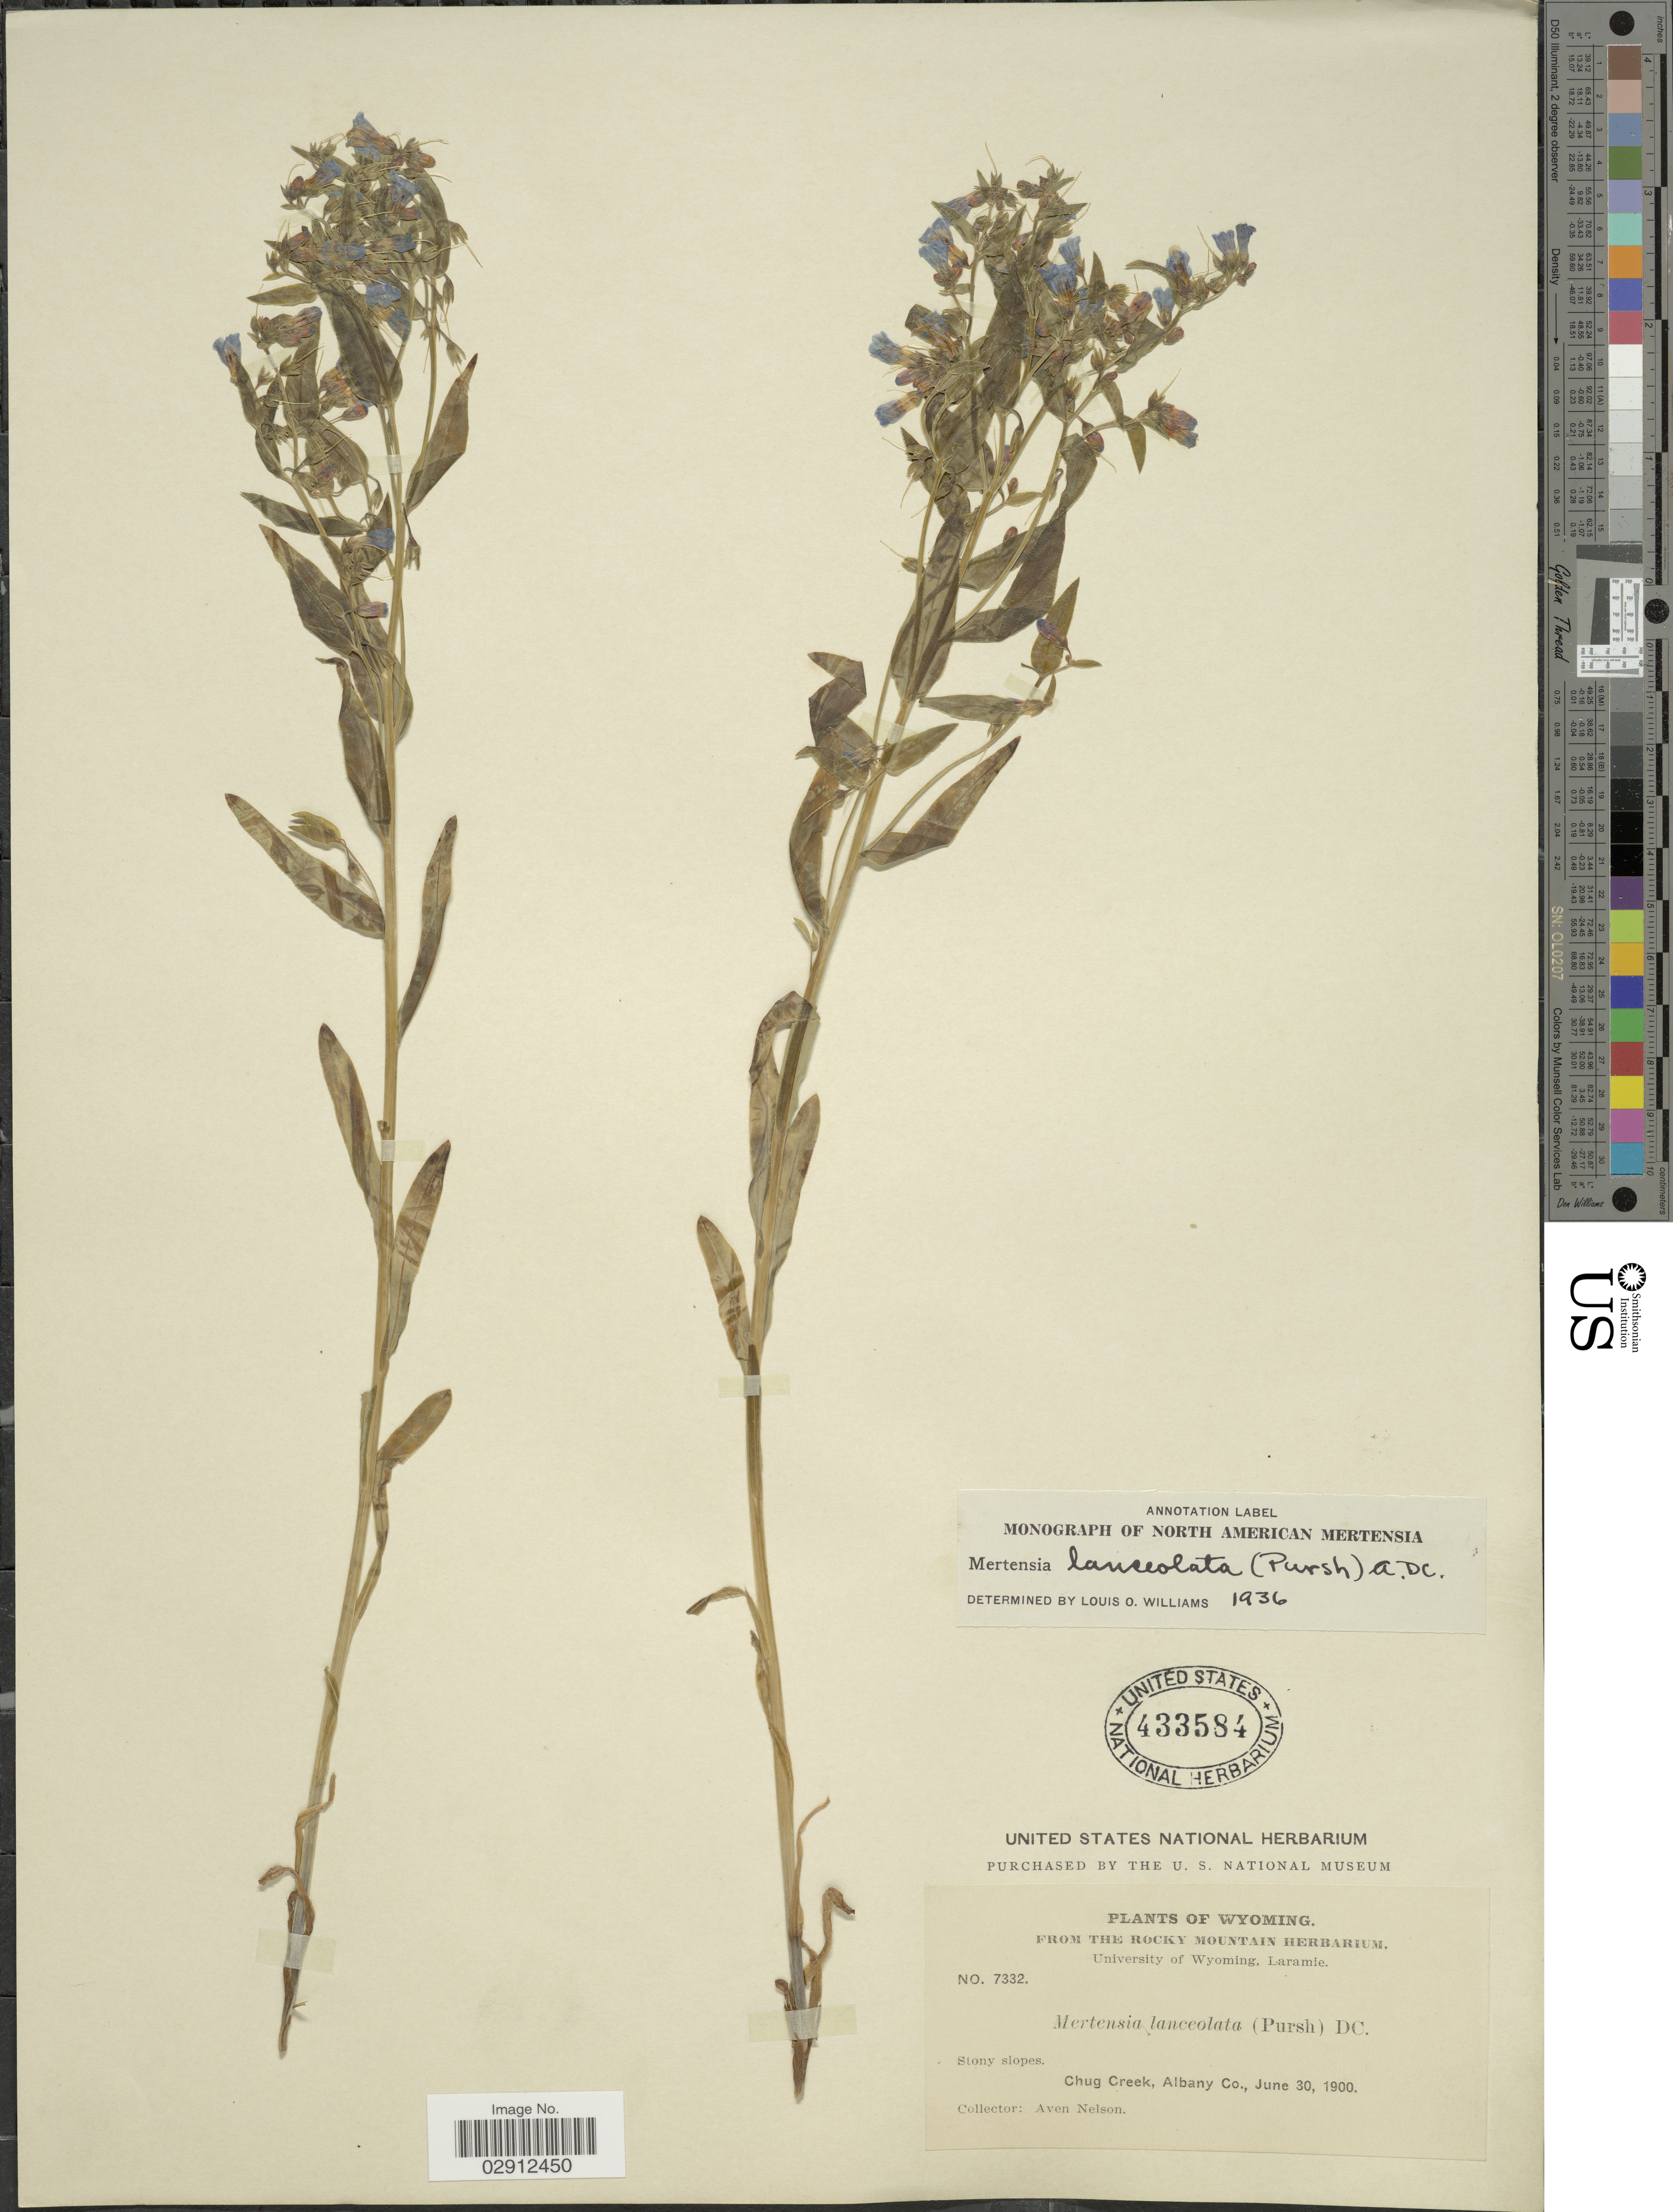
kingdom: Plantae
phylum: Tracheophyta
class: Magnoliopsida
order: Boraginales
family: Boraginaceae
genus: Mertensia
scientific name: Mertensia lanceolata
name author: (Pursh) DC. ex A. DC.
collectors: A. Nelson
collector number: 7332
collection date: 1900-06-30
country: United States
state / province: Wyoming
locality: Chug Creek, Albany Co.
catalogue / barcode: US 433584